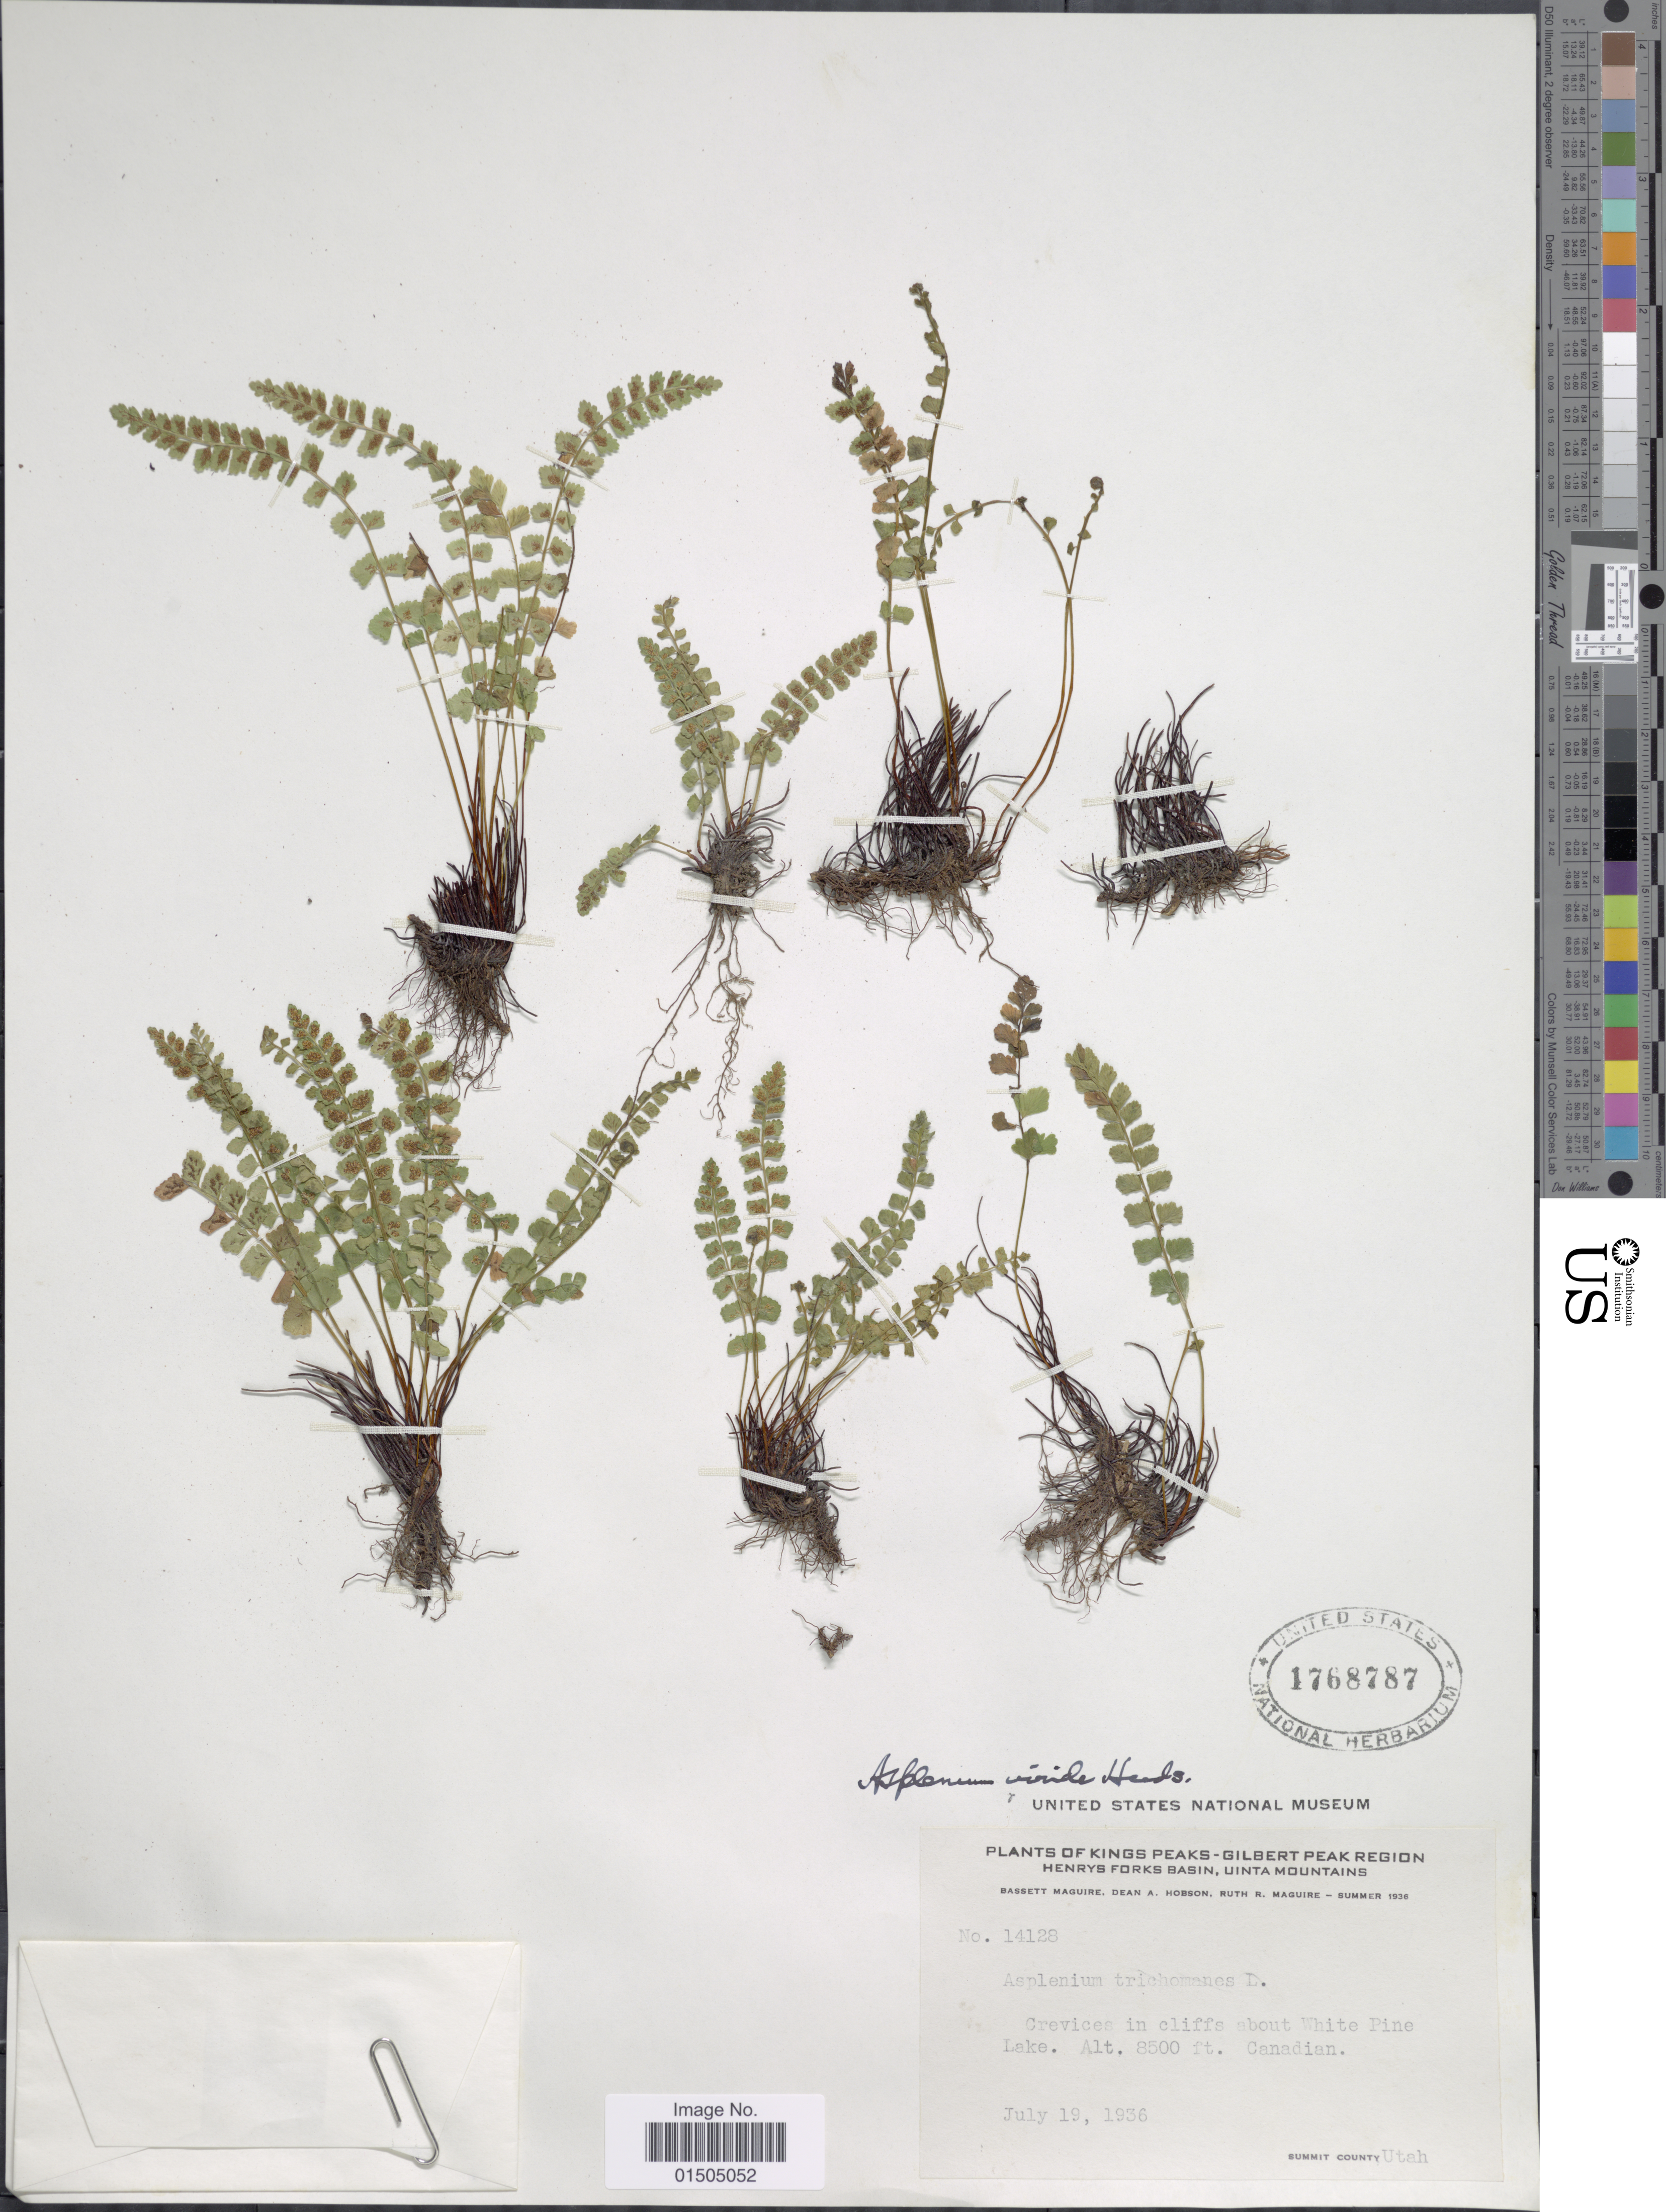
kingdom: Plantae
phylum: Tracheophyta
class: Polypodiopsida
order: Polypodiales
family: Aspleniaceae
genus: Asplenium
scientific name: Asplenium trichomanes-ramosum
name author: L.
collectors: B. Maguire, D. Hobson & R. R. Maguire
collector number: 14128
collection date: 1936-07-19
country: United States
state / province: Utah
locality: Kings Peaks- Gilbert Peak Region. Henrys Forks Basin, Uinta Mountains. Crevices in cliff about White Pine Lake. Summit County.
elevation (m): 2591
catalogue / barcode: US 1768787